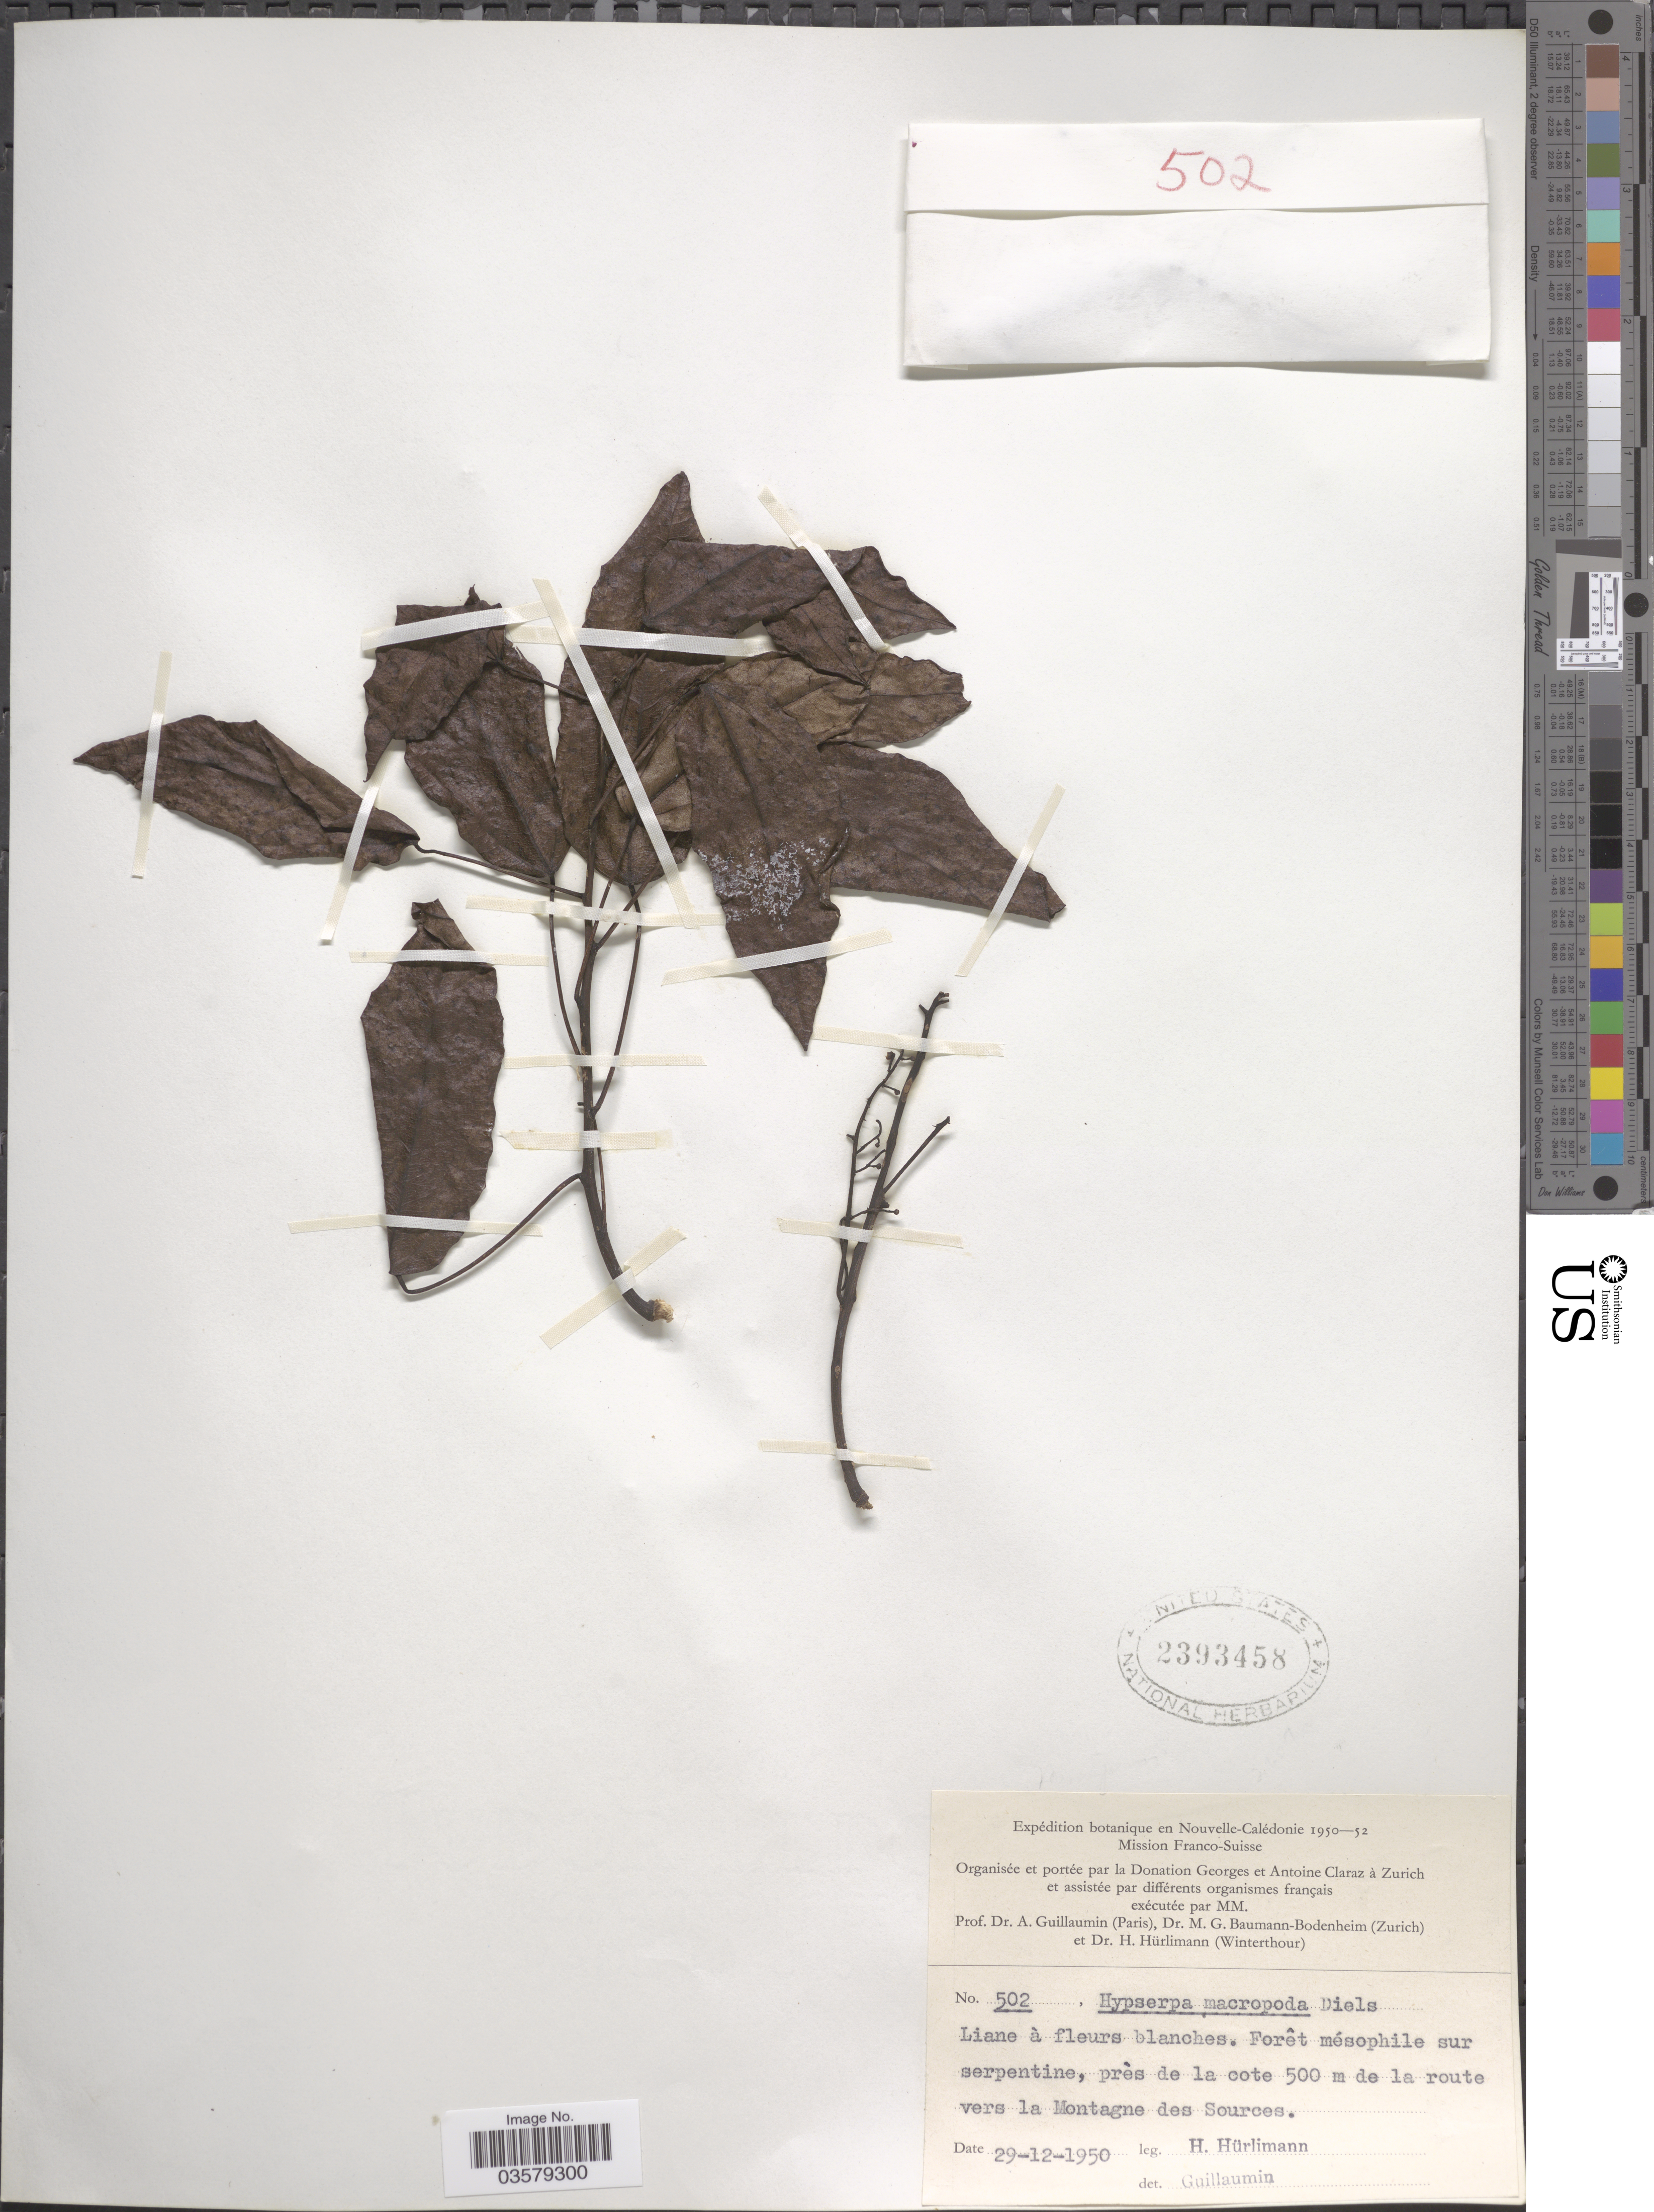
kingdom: Plantae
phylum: Tracheophyta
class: Magnoliopsida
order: Ranunculales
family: Menispermaceae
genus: Hypserpa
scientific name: Hypserpa macropoda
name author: Diels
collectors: H. Hürlimann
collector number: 502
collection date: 1950-12-29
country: New Caledonia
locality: Près de la cote 500 m de la route vers la Montagne des Sources.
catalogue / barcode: US 2393458